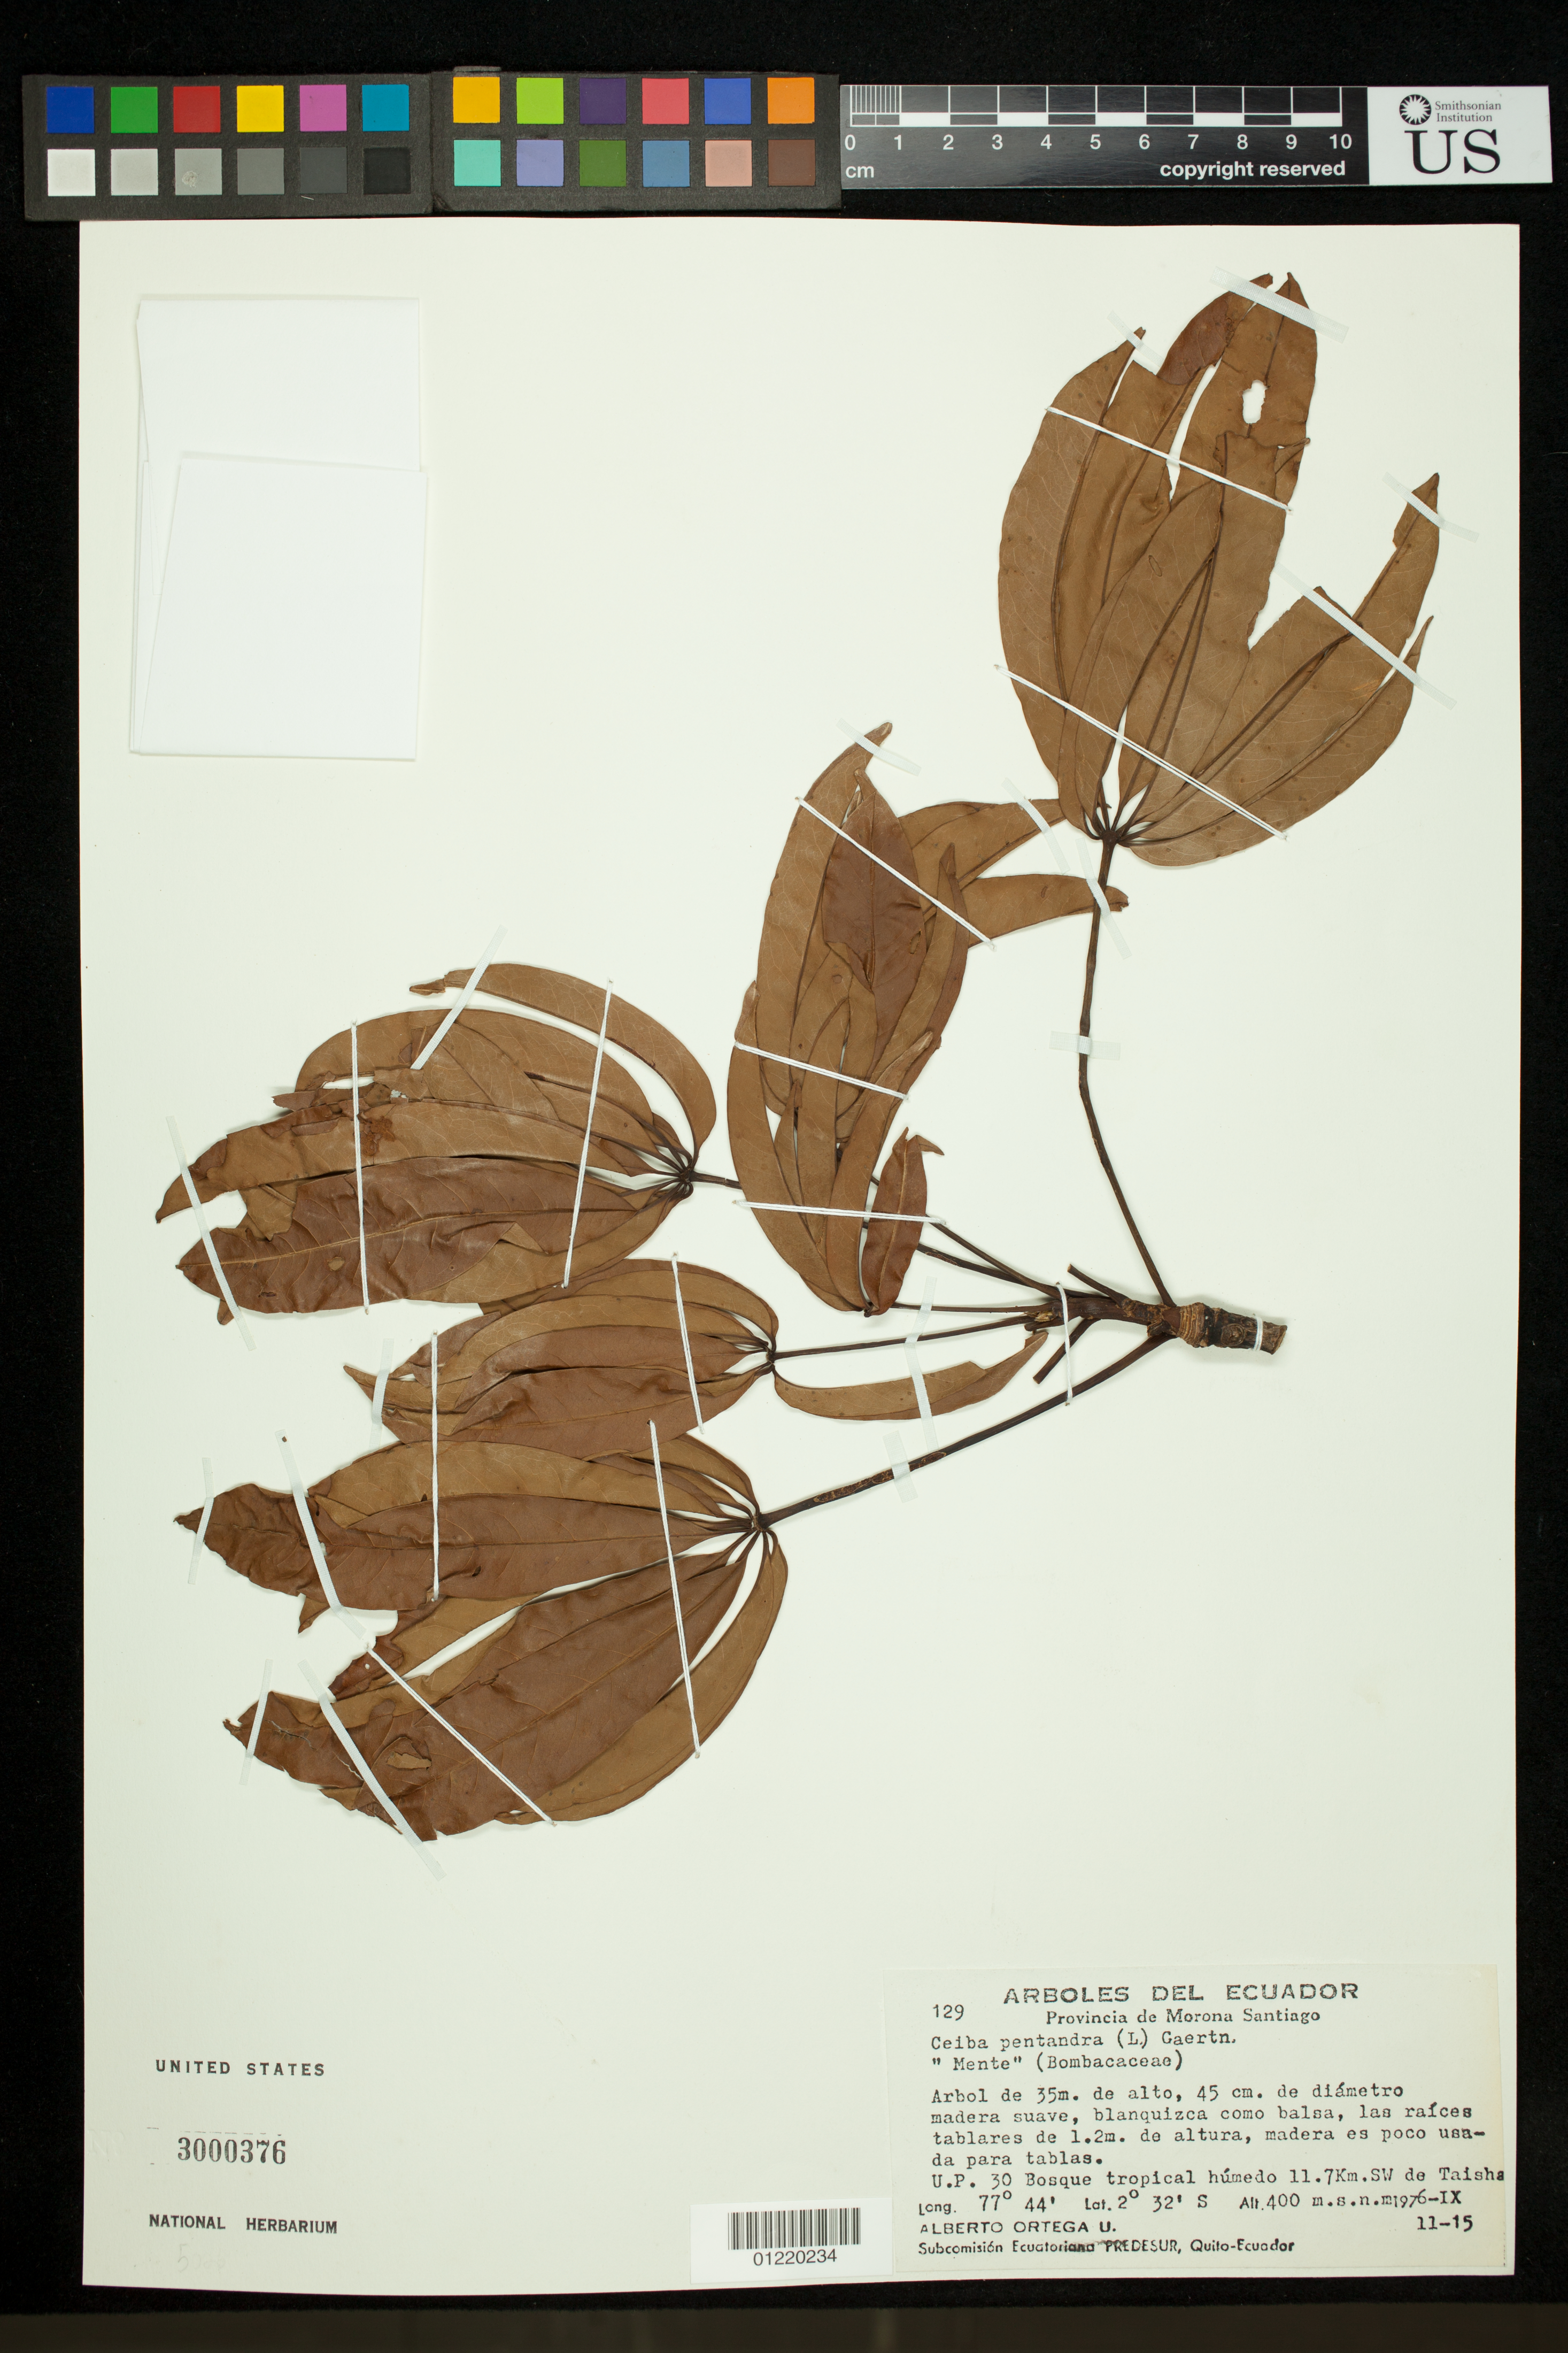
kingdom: Plantae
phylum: Tracheophyta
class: Magnoliopsida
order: Malvales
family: Malvaceae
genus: Ceiba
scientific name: Ceiba pentandra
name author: (L.) Gaertn.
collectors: A. T. Ortega U.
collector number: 129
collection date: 1976-09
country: Ecuador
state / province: Morona-Santiago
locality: U.P. 30, 11.7 Km de Taisha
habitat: Bosque tropical humedo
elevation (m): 400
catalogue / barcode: US 3000376